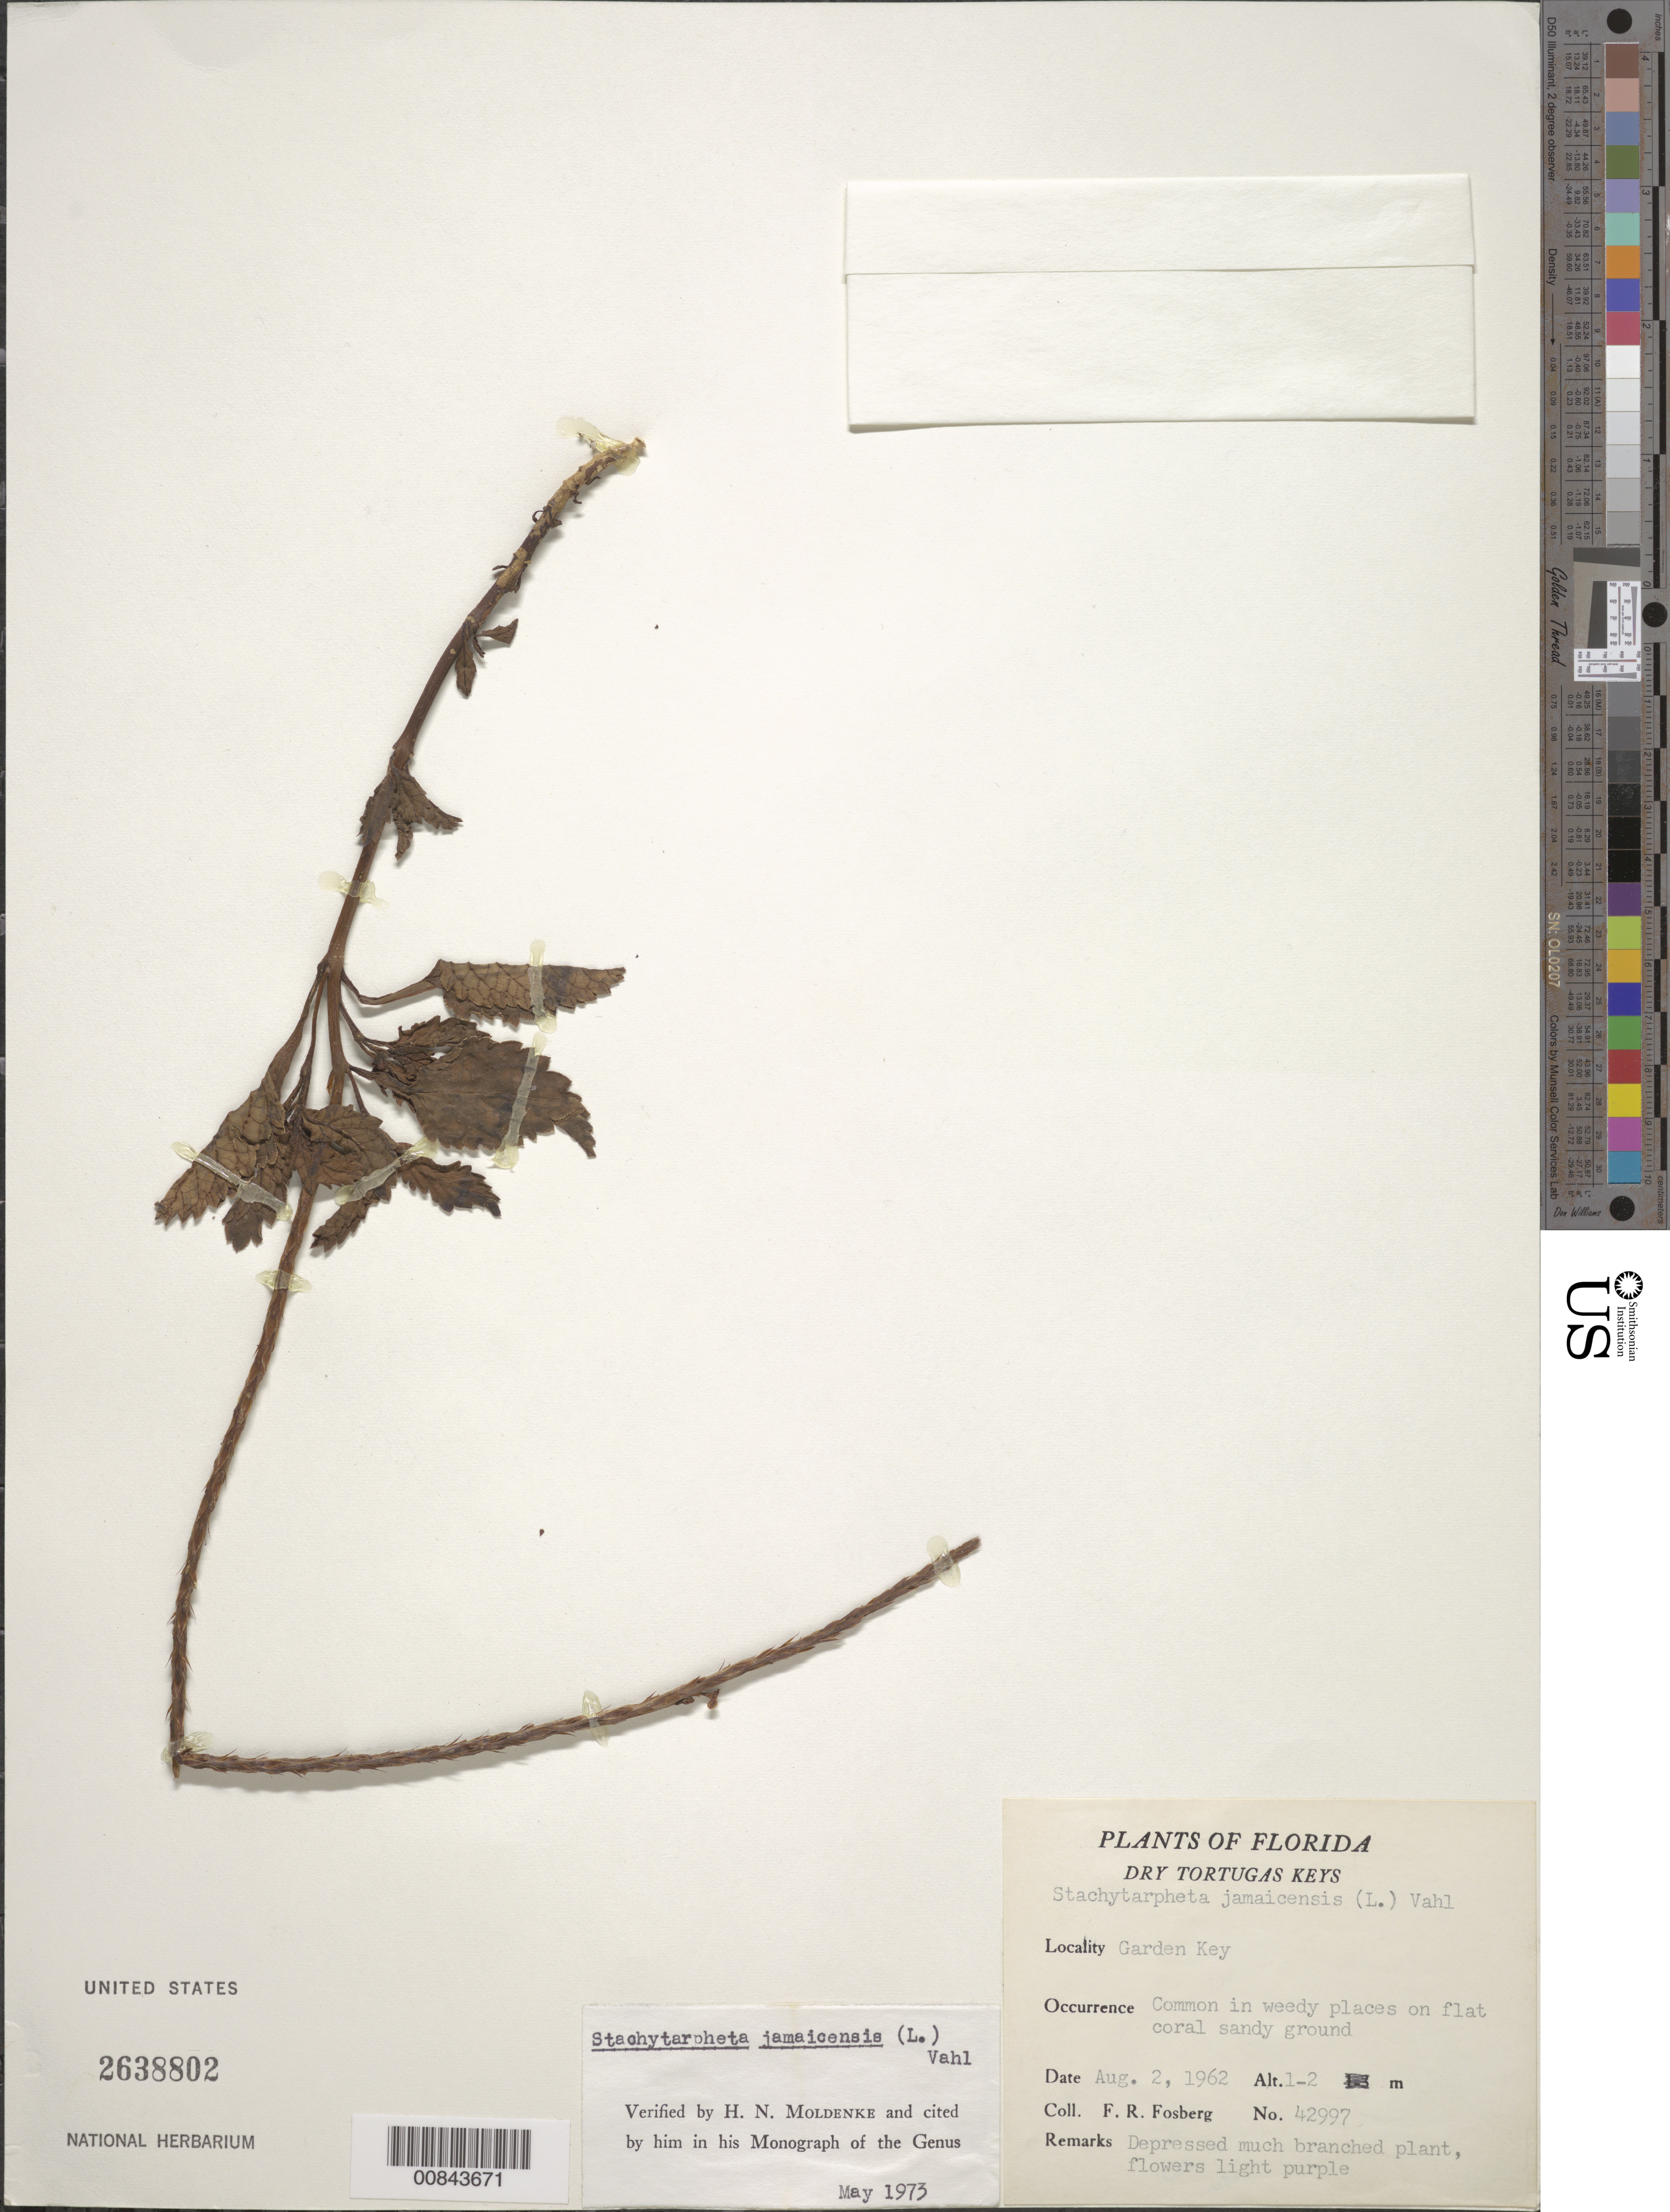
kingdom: Plantae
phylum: Tracheophyta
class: Magnoliopsida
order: Lamiales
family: Verbenaceae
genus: Stachytarpheta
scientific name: Stachytarpheta jamaicensis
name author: (L.) Vahl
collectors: F. R. Fosberg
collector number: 42997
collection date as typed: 02 Aug 1962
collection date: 1962-08-02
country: United States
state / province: Florida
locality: Garden Key, Dry Tortugas.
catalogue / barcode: US 2638802